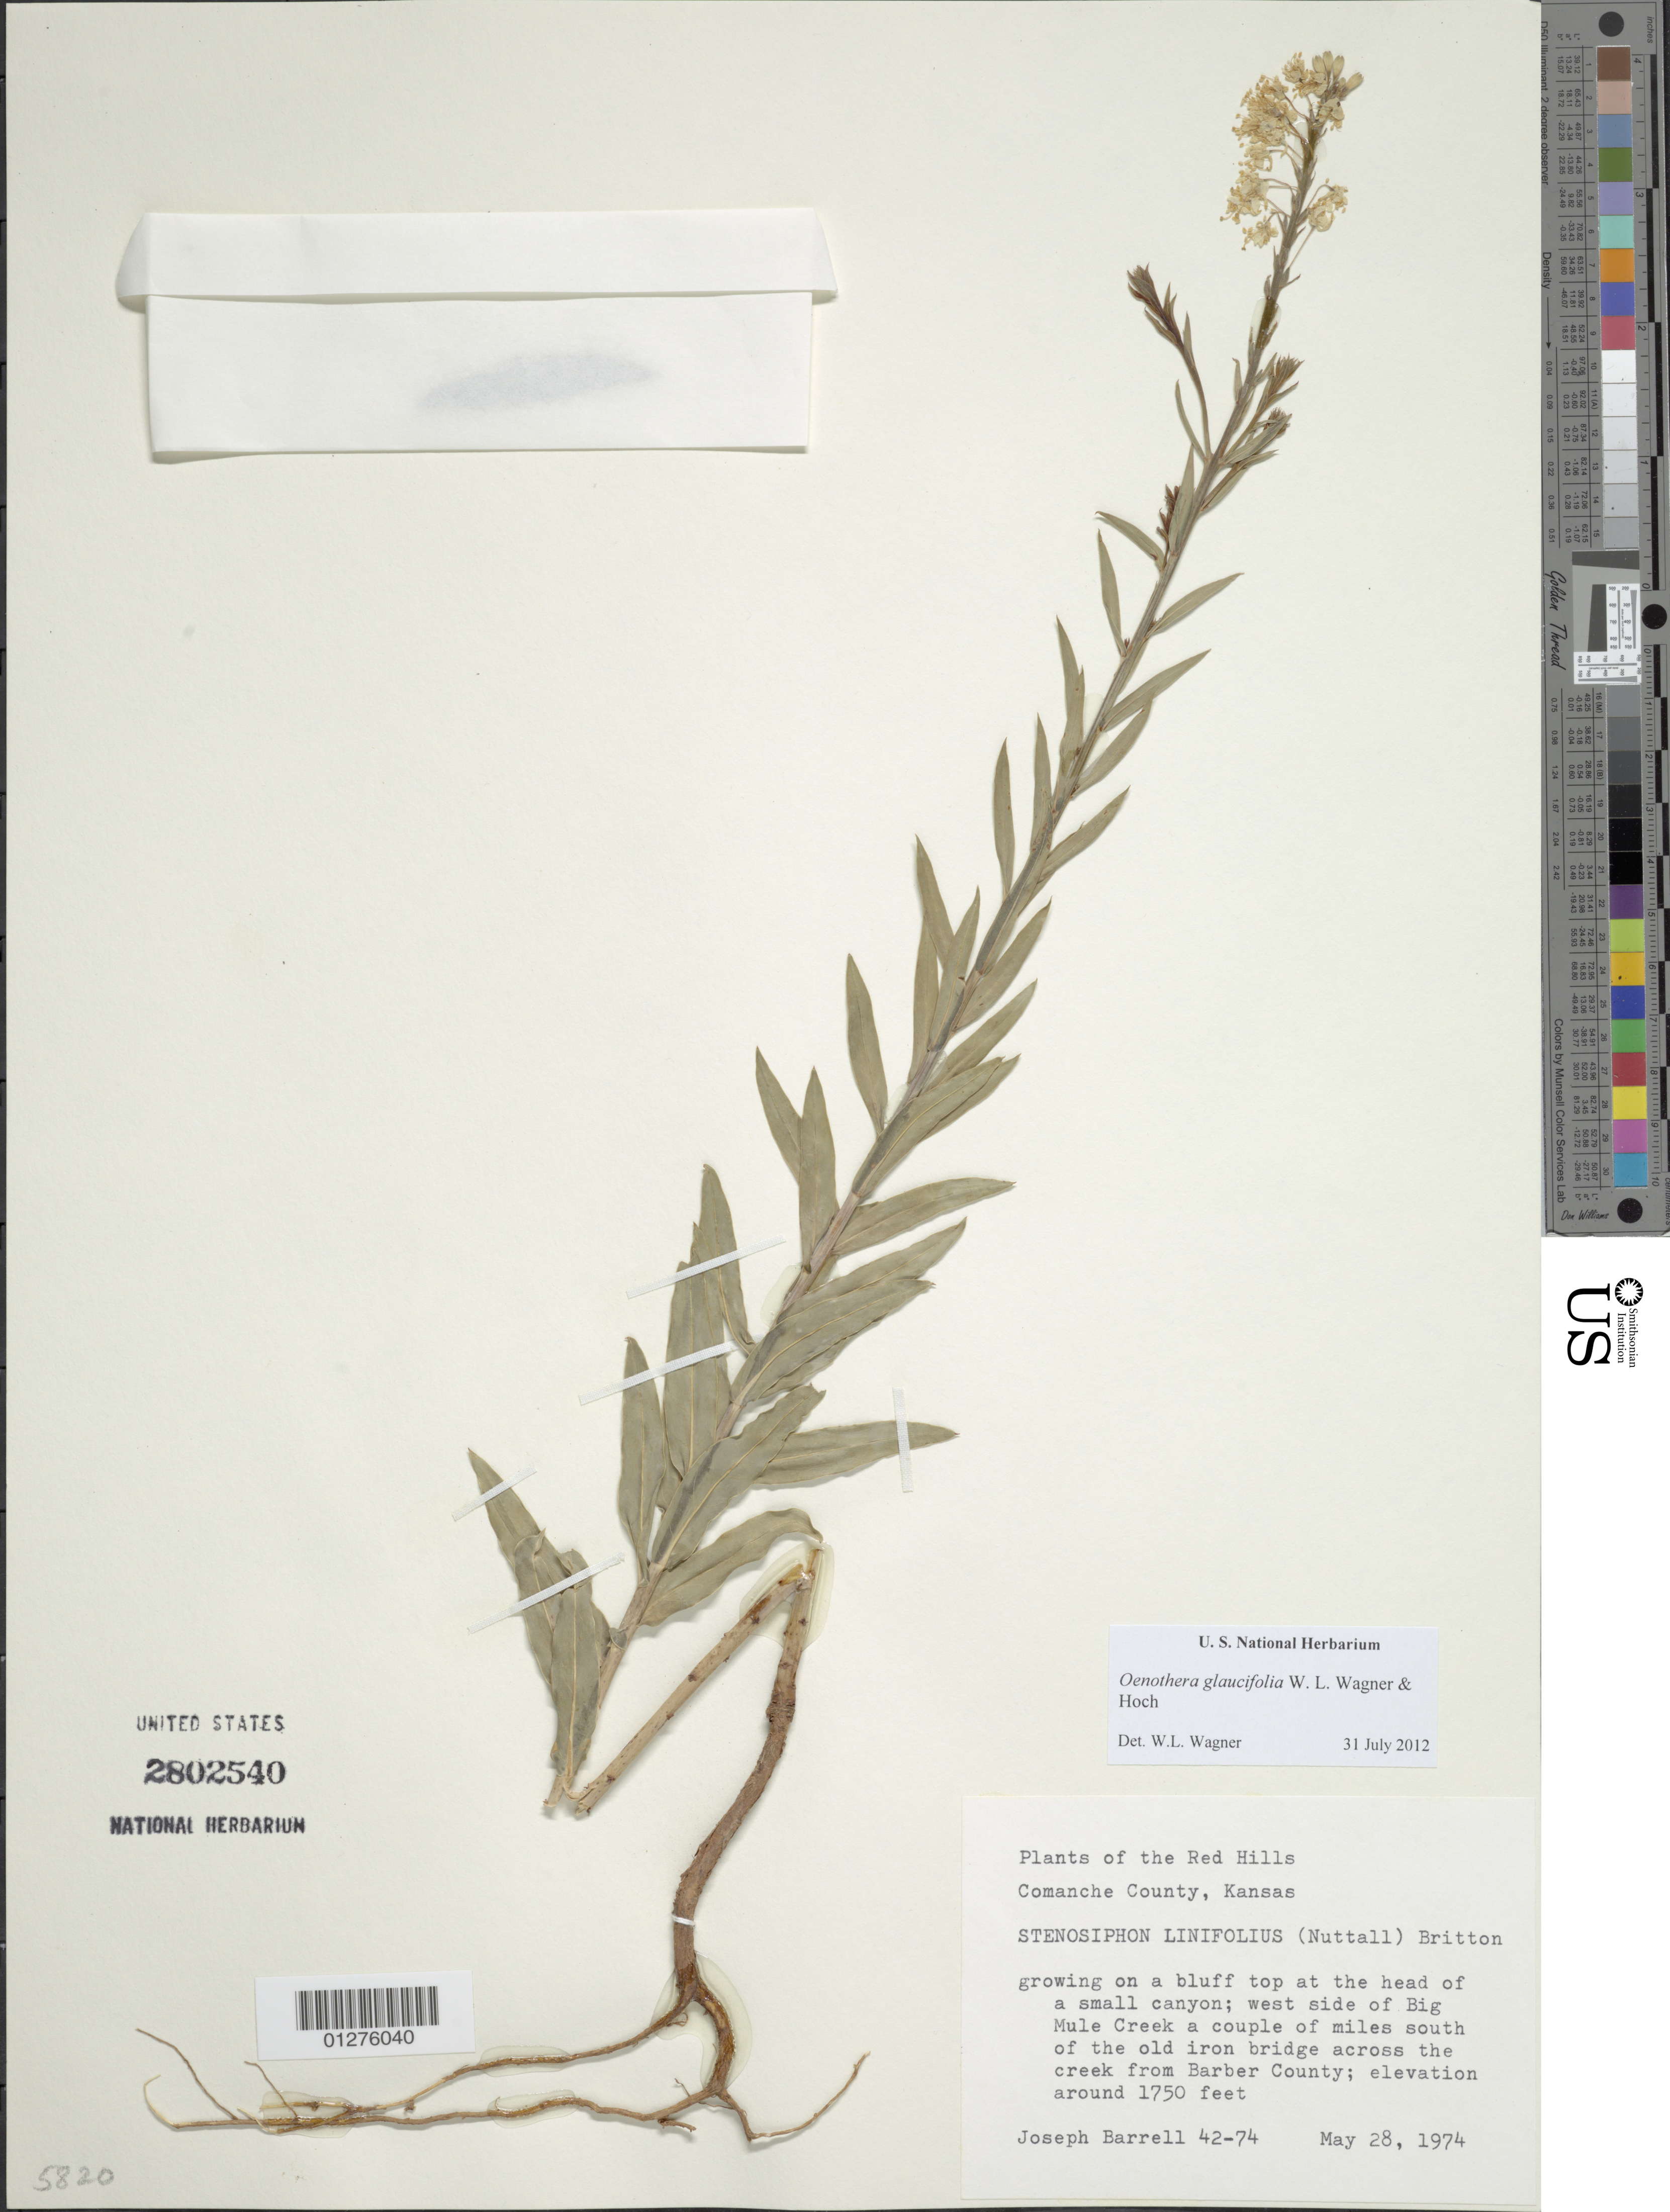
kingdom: Plantae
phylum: Tracheophyta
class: Magnoliopsida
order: Myrtales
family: Onagraceae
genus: Oenothera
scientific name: Oenothera glaucifolia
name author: W.L. Wagner & Hoch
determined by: Wagner, W. L., (BOT), Smithsonian Institution - National Museum of Natural History (UNITED STATES)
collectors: J. Barrell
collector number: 42-74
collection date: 1974-05-28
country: United States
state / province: Kansas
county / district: Comanche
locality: West side of Big Mule Creek a couple of miles south of the old iron bridge across the creek from Barber County.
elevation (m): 533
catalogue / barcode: US 2802540